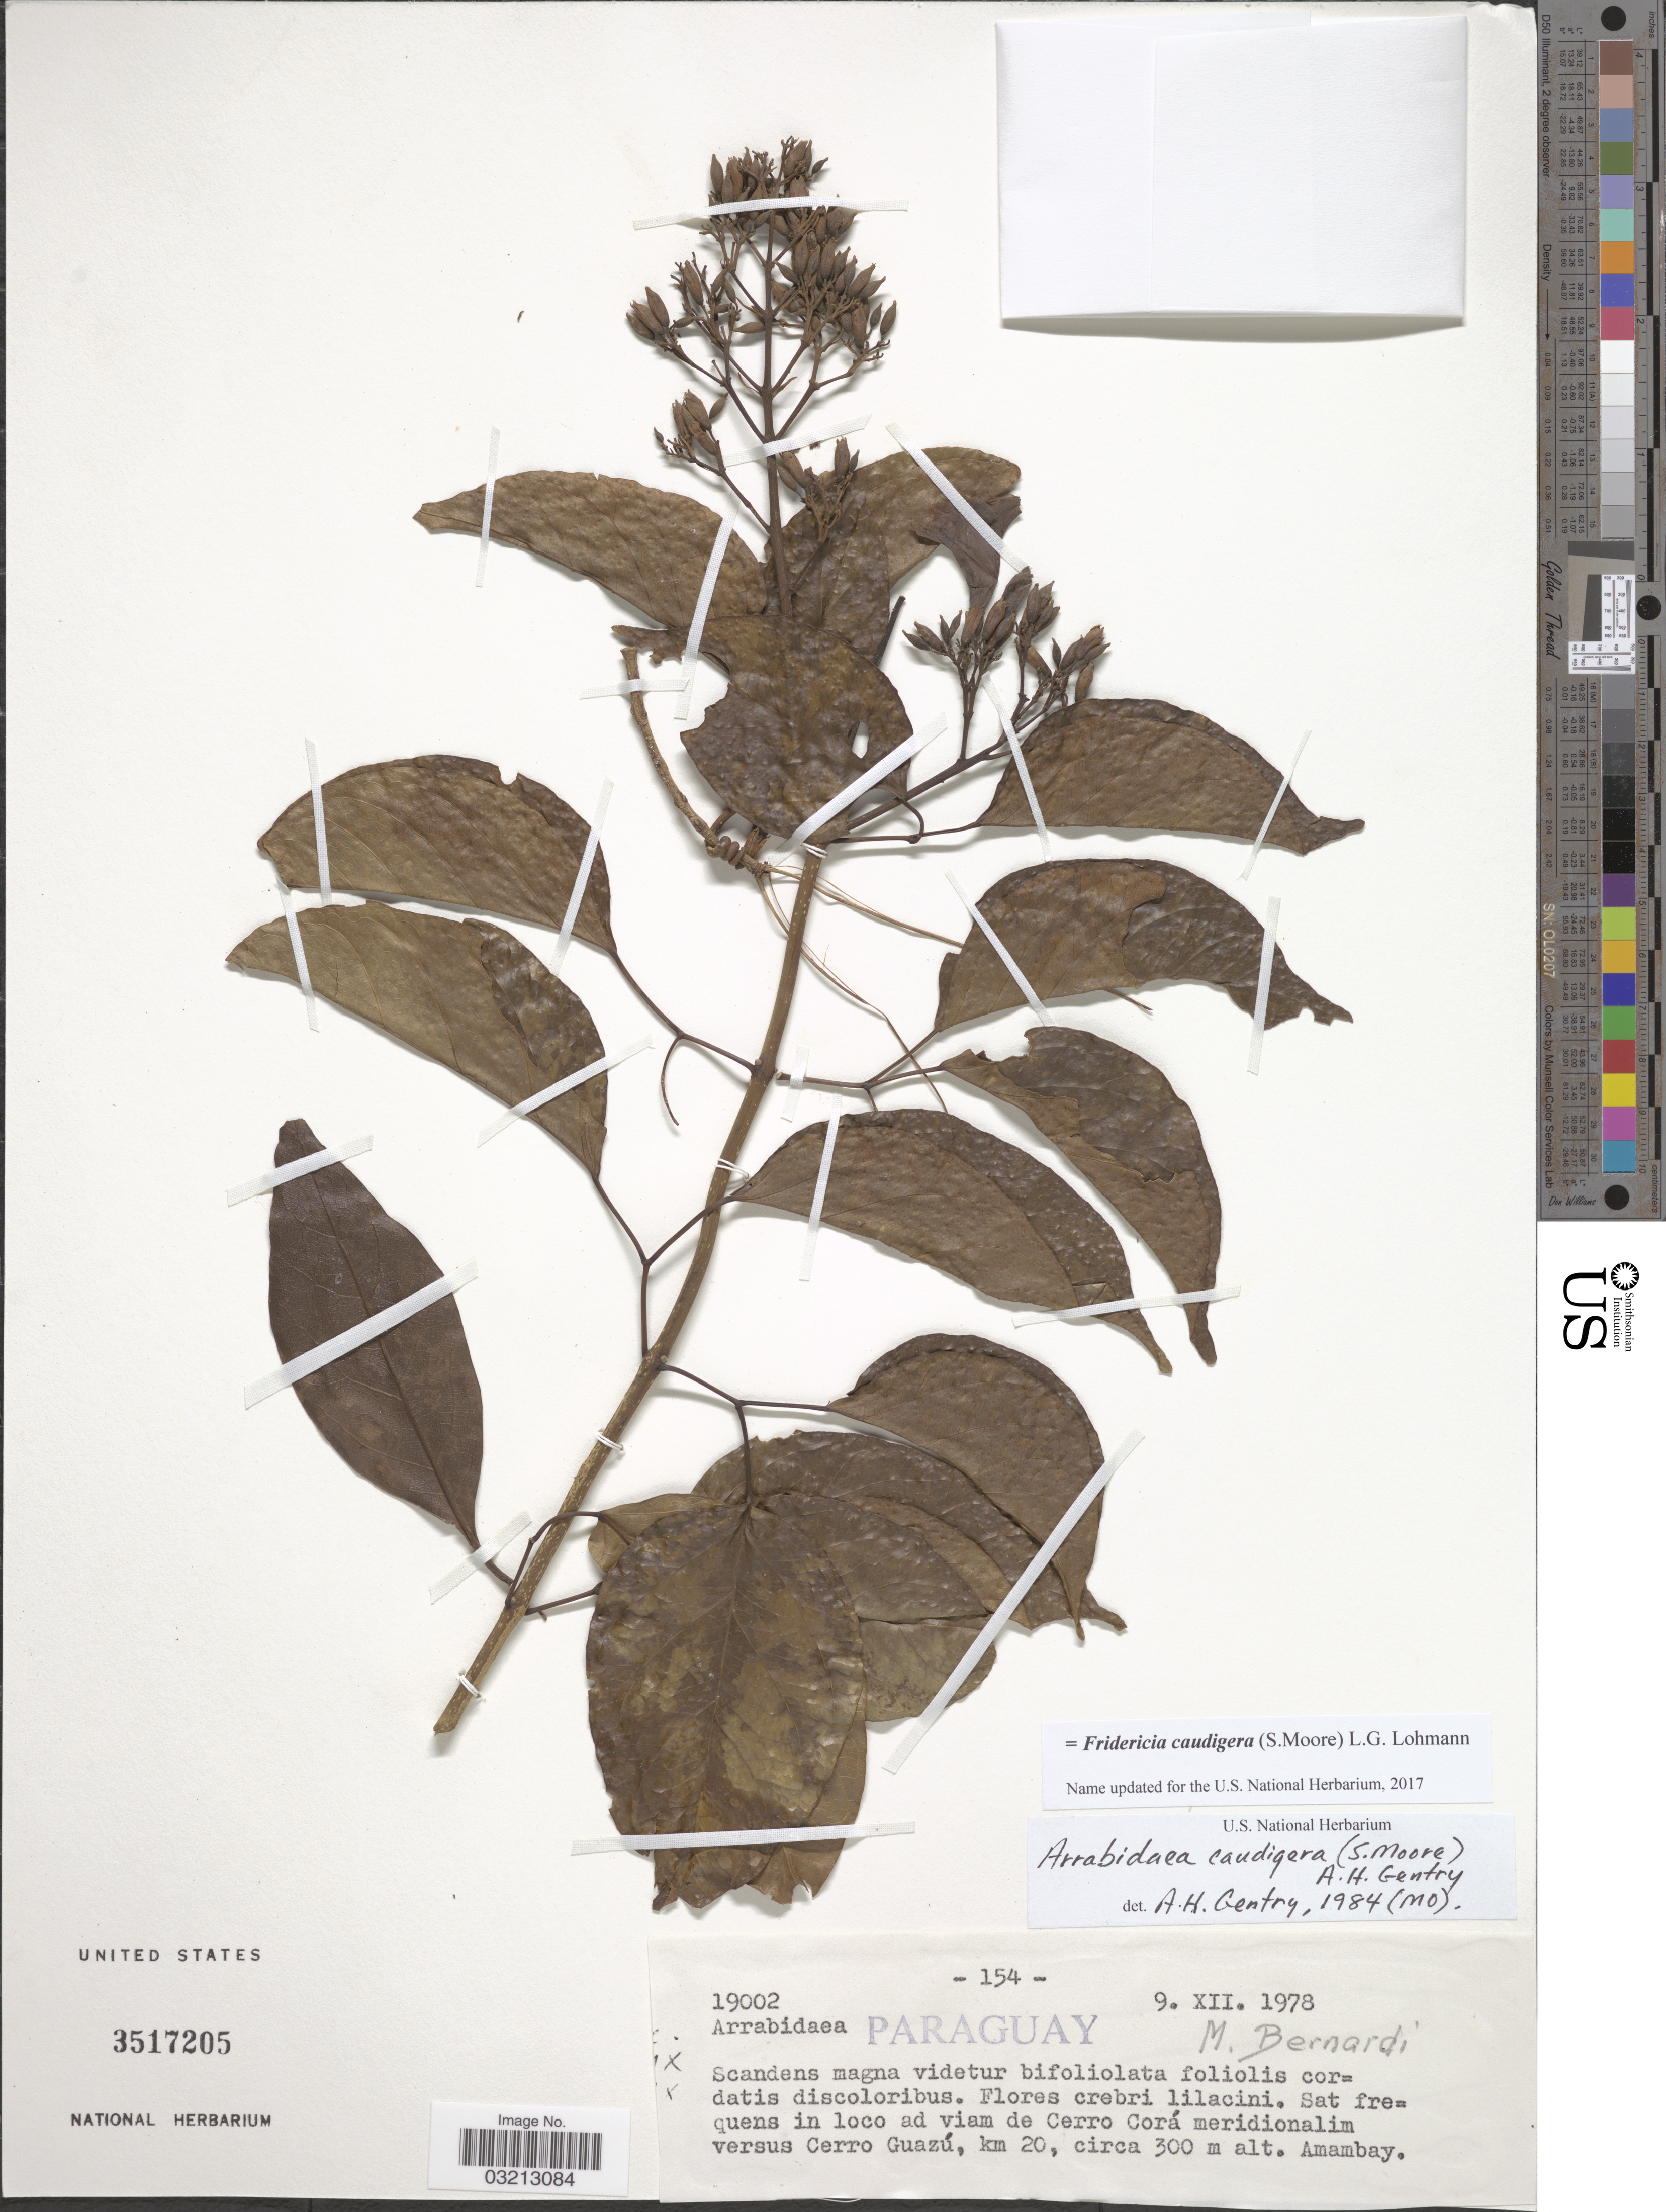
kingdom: Plantae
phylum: Tracheophyta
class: Magnoliopsida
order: Lamiales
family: Bignoniaceae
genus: Fridericia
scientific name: Fridericia caudigera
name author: (S. Moore) L.G. Lohmann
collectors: M. Bernardi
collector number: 19002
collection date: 1978-12-09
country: Paraguay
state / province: Amambay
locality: Sat frequens in loco ad viam de Cerro Corá meridionalim versus Cerro Guazú, km 20.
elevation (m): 300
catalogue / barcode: US 3517205